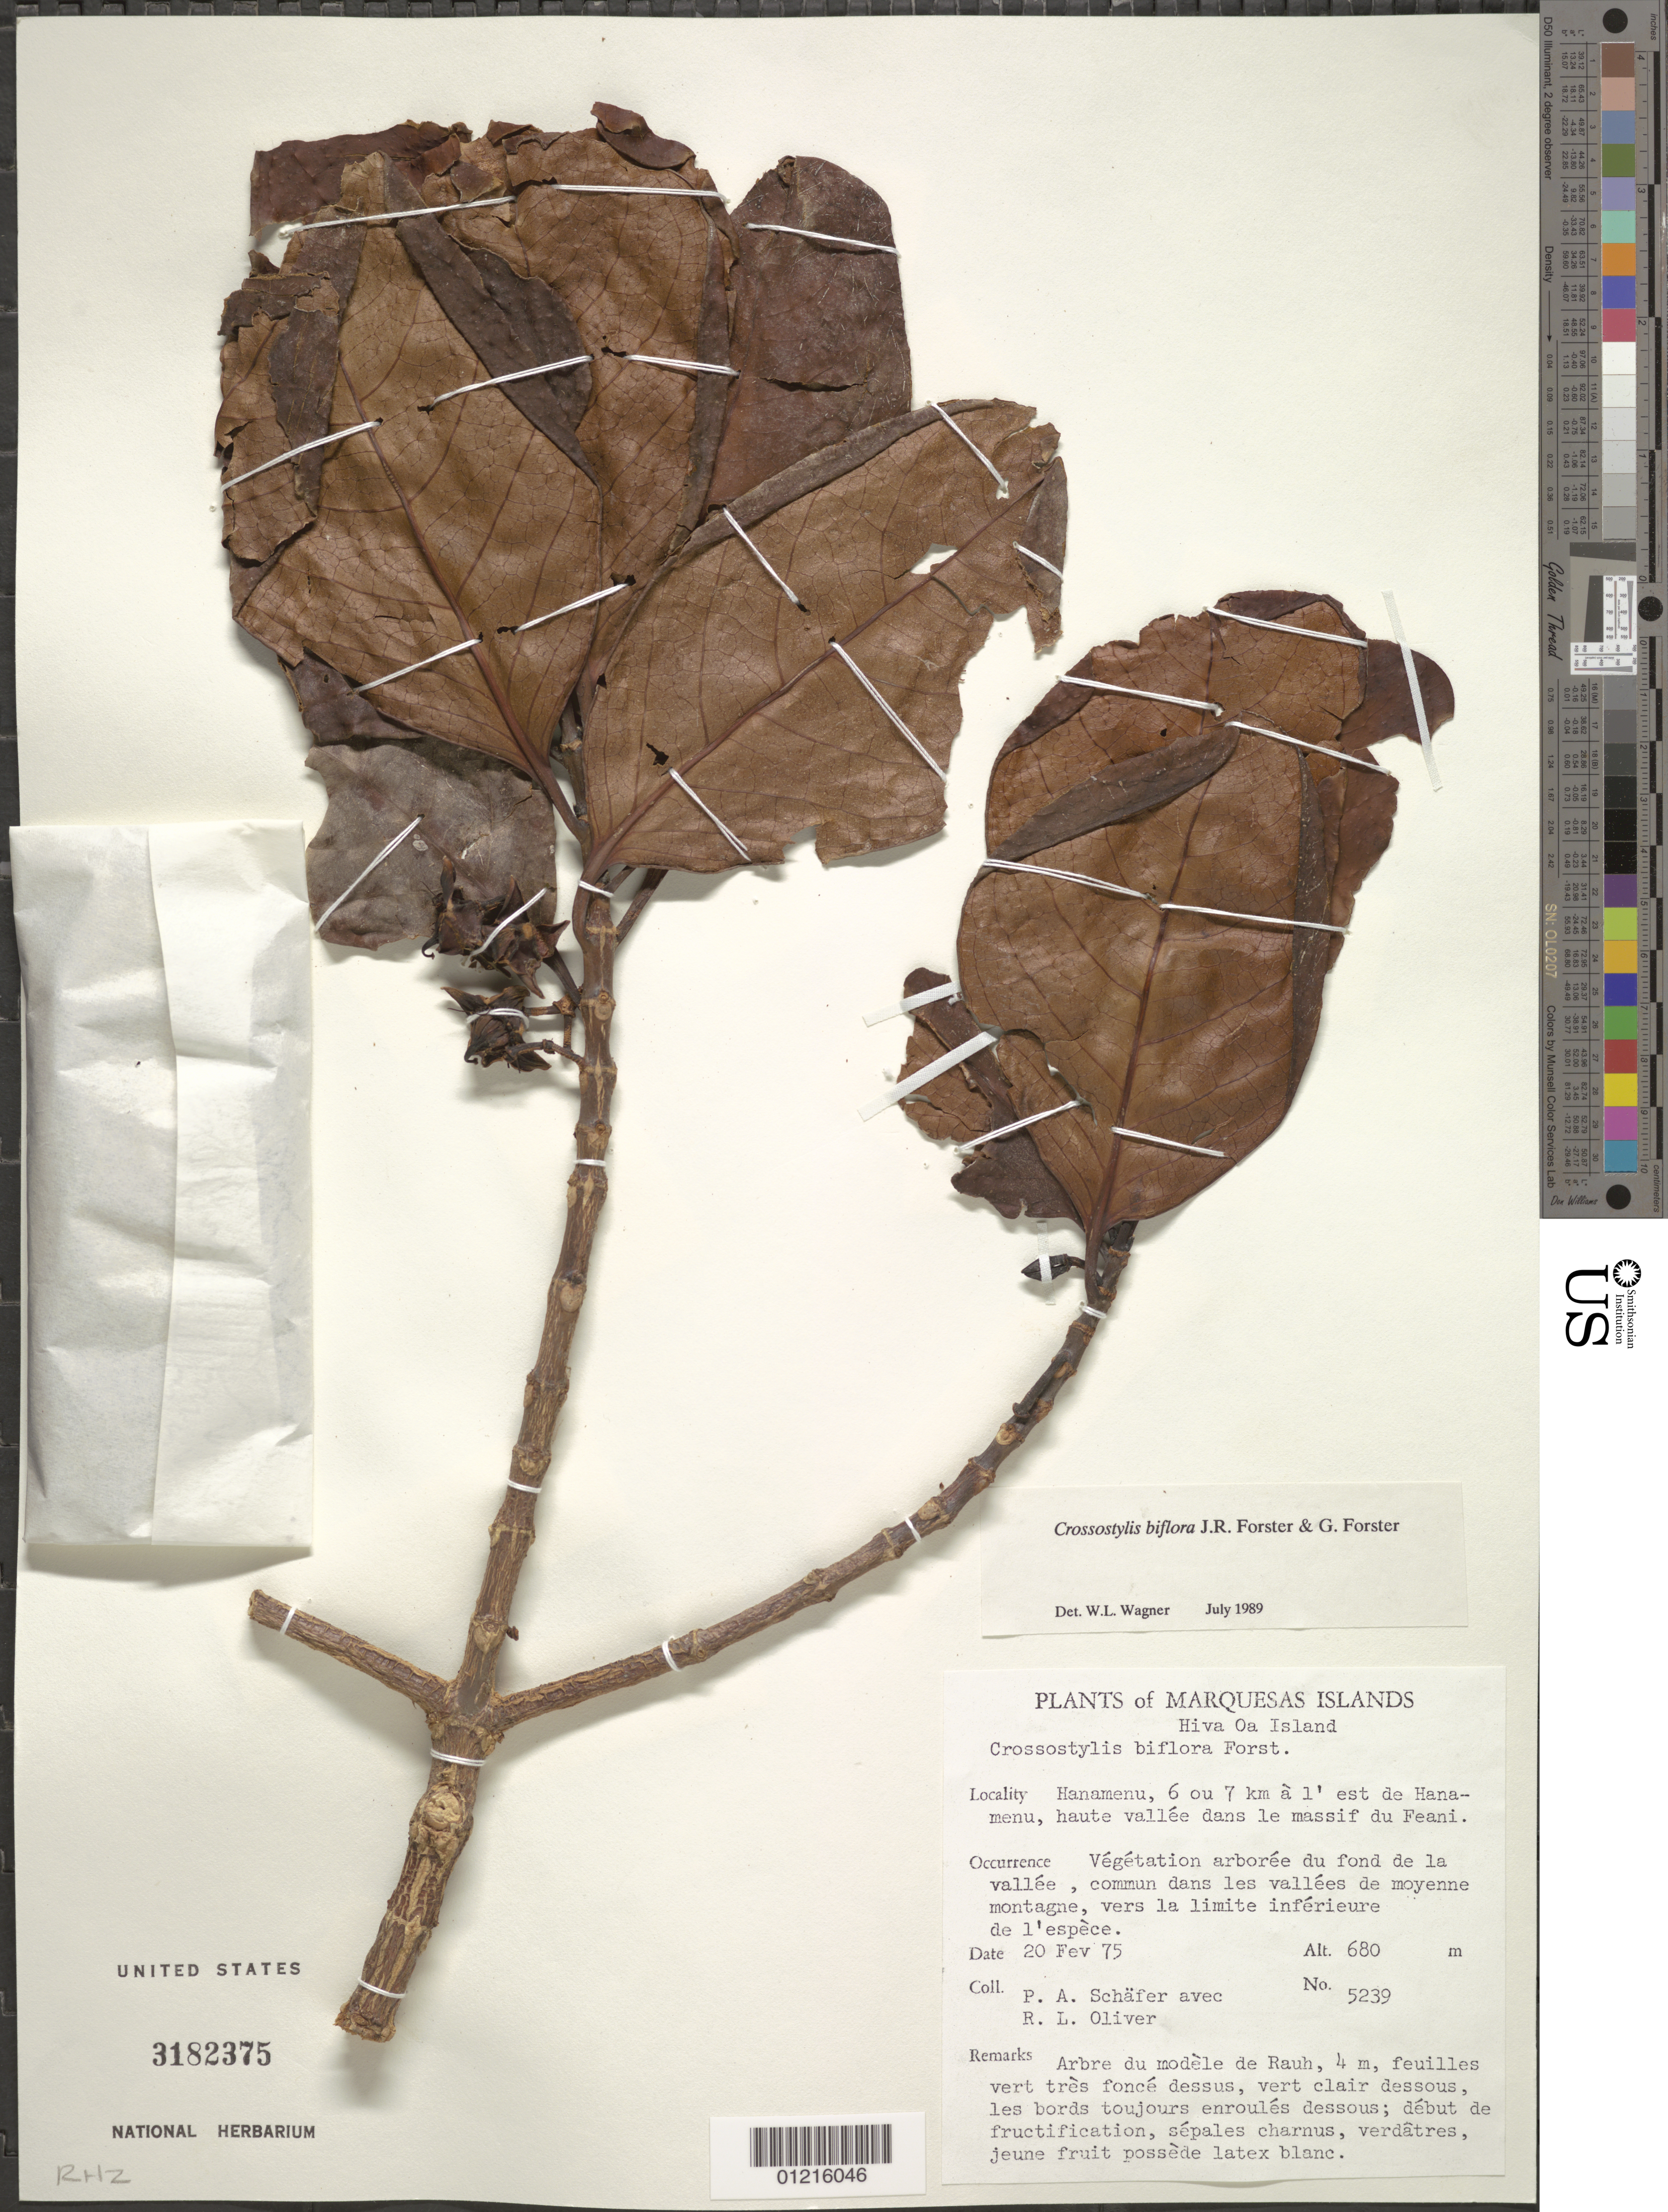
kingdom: Plantae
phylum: Tracheophyta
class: Magnoliopsida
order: Malpighiales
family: Rhizophoraceae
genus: Crossostylis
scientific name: Crossostylis biflora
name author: J.R. Forst. & G. Forst.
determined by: Wagner, W. L., (BOT), Smithsonian Institution - National Museum of Natural History (UNITED STATES)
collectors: P. A. Schäfer & R. L. Oliver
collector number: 5239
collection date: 1975-02-20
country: French Polynesia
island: Hiva Oa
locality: Hanamenu, 6 ou 7 km à l'est de Hanamenu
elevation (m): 680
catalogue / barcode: US 3182375